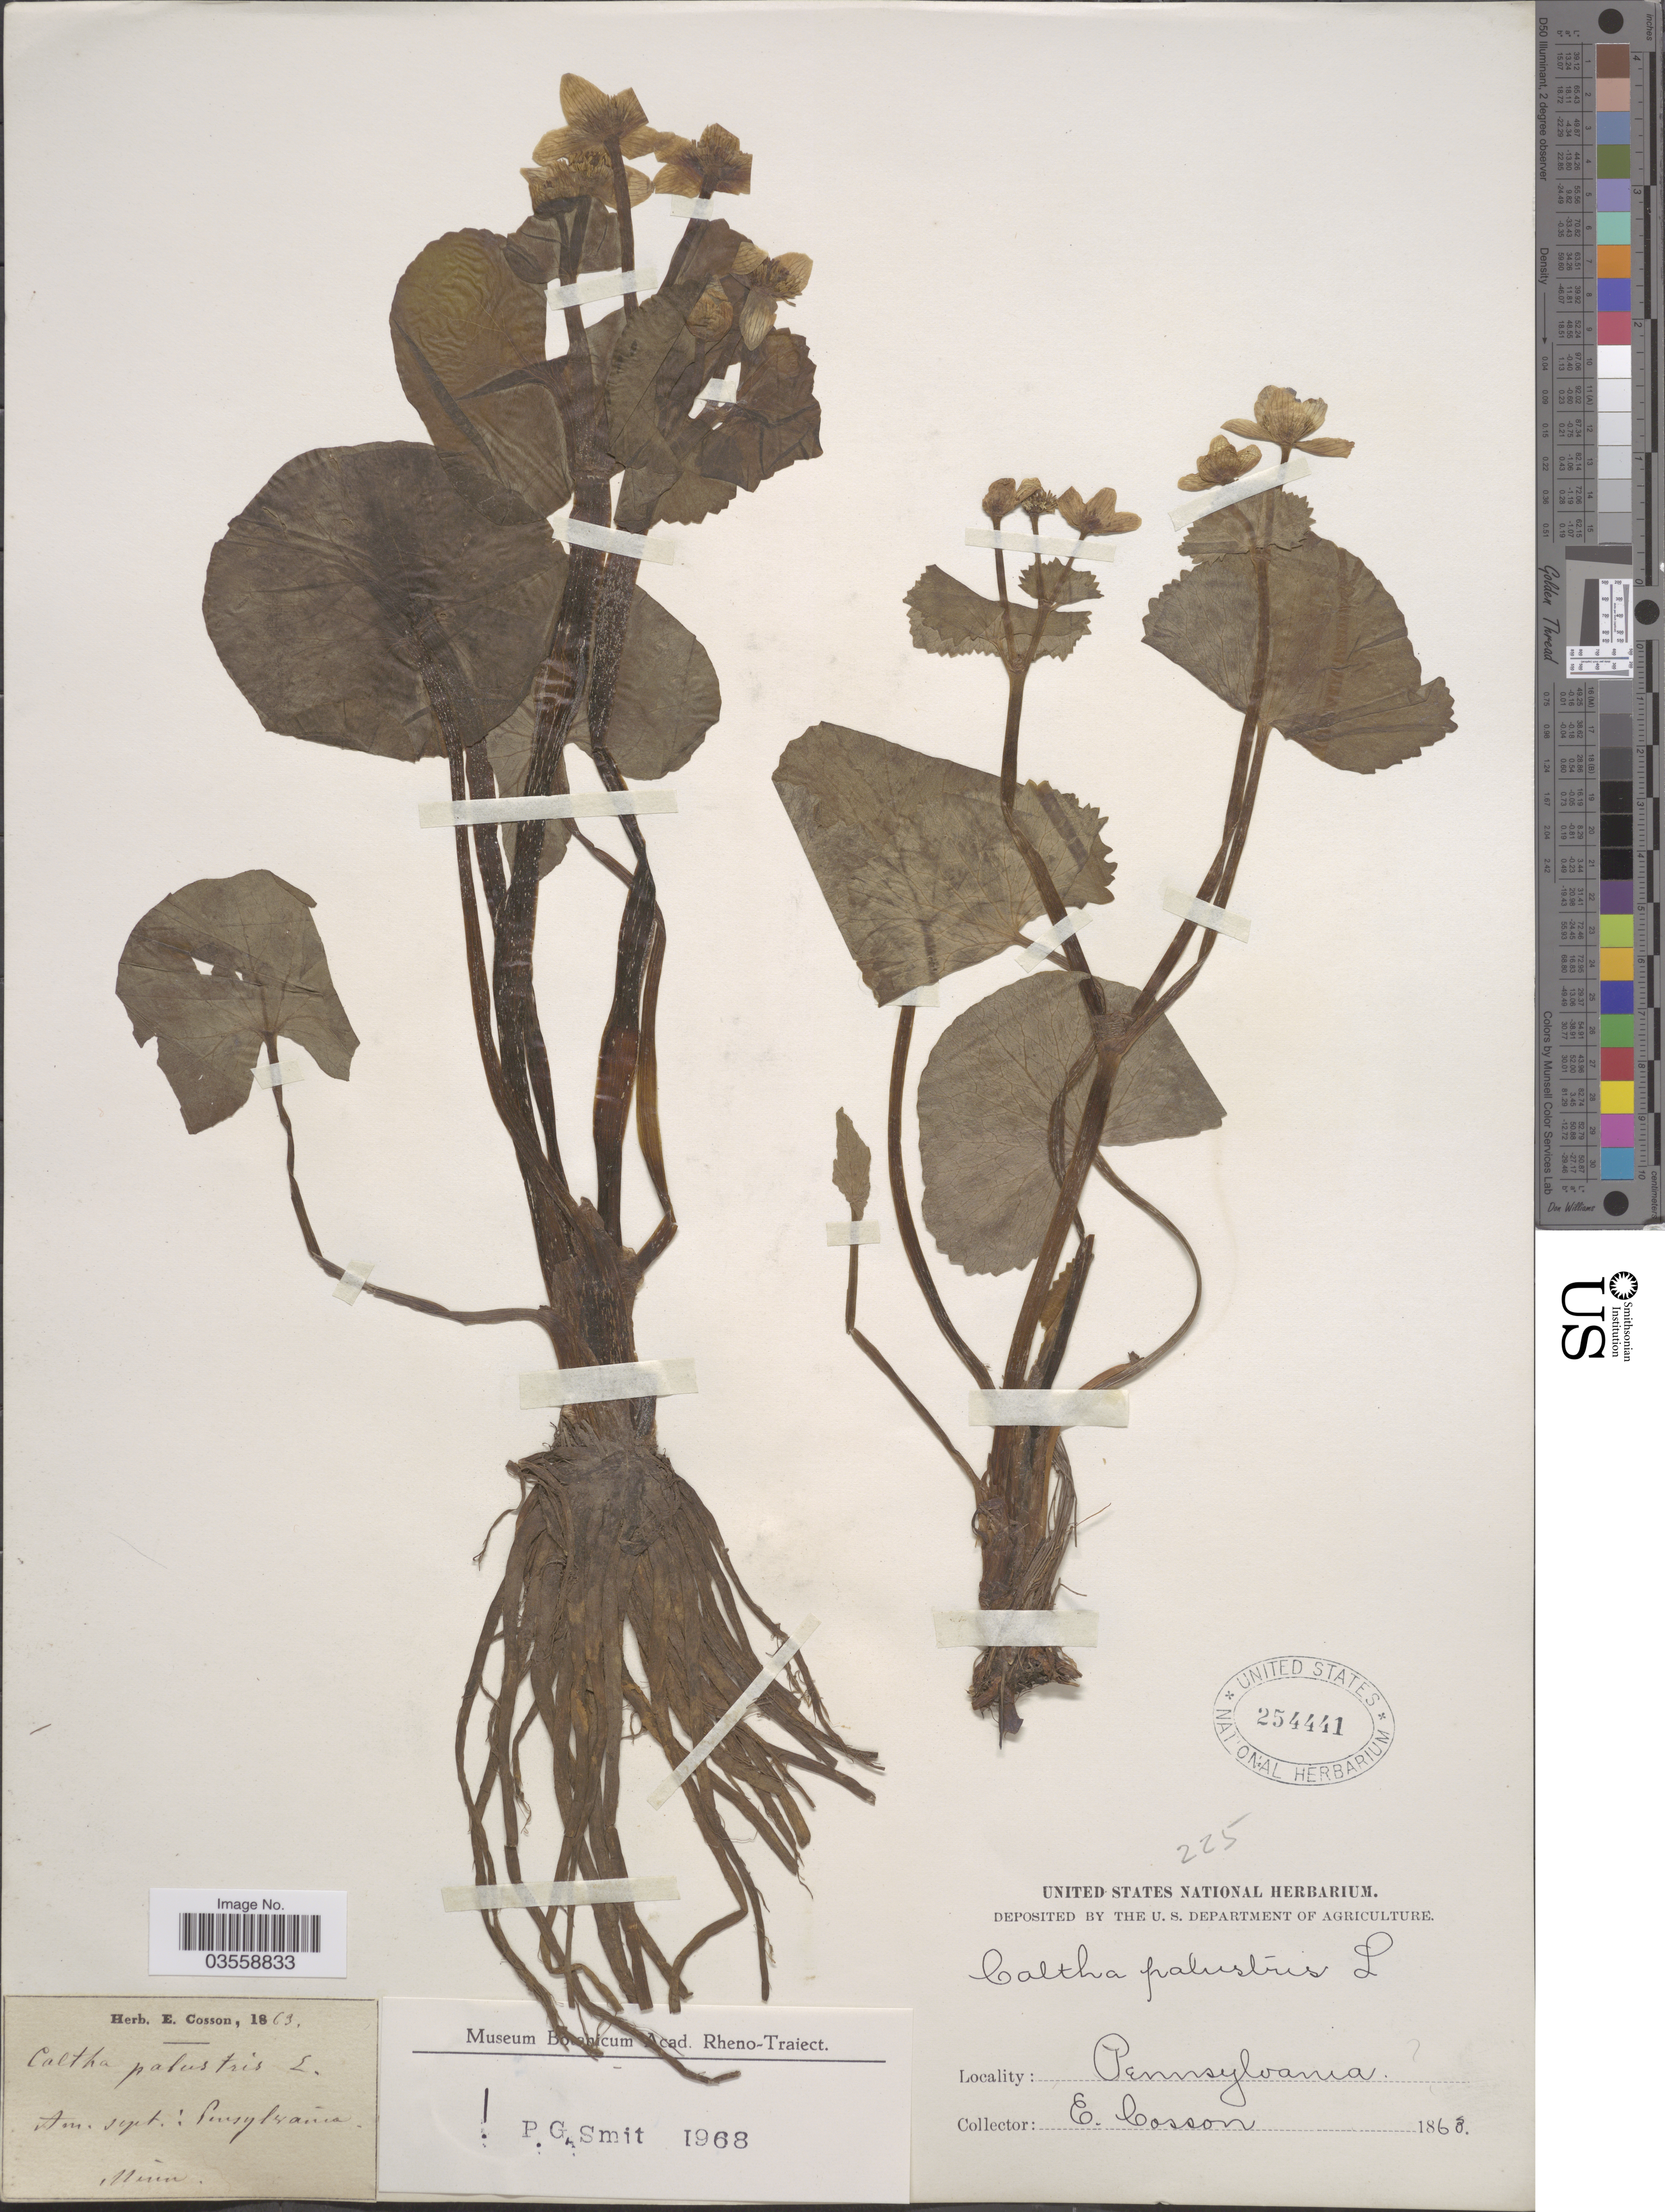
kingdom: Plantae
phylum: Tracheophyta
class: Magnoliopsida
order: Ranunculales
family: Ranunculaceae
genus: Caltha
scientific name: Caltha palustris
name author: L.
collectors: E. Cosson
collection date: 1863-09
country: United States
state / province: Pennsylvania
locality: Am. sept i. Pennsylvania.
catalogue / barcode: US 254441